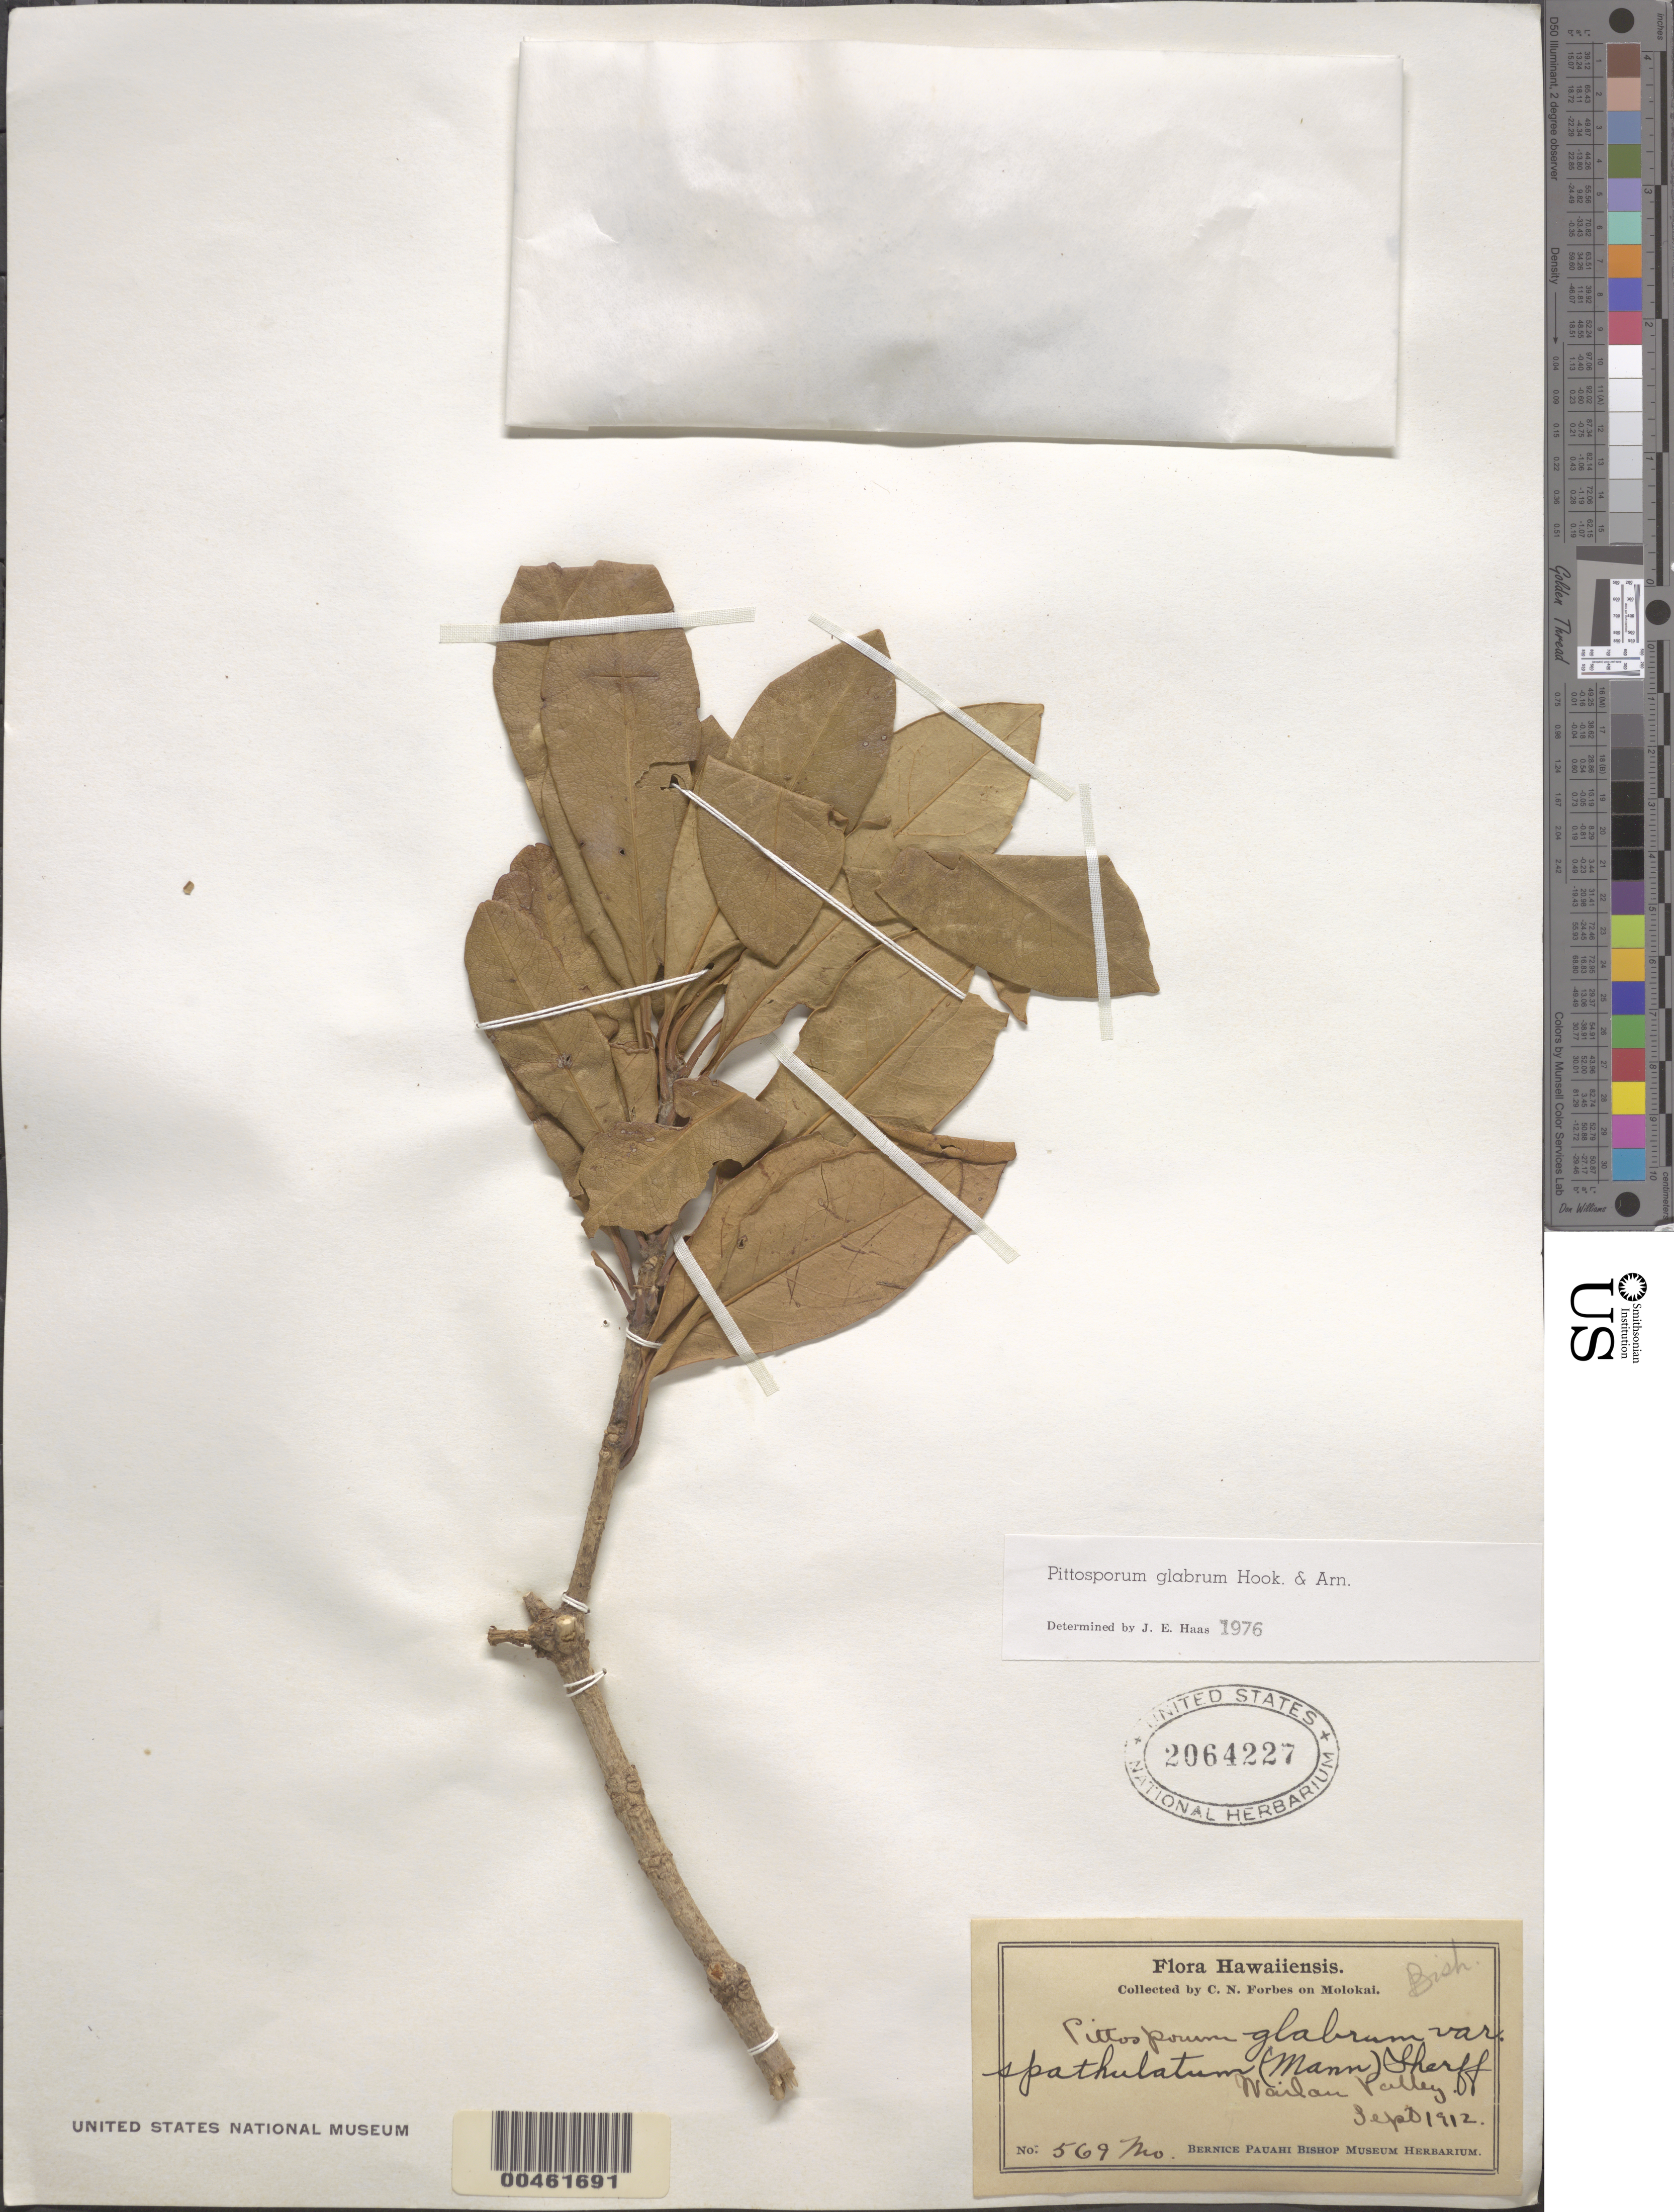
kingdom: Plantae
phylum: Tracheophyta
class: Magnoliopsida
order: Apiales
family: Pittosporaceae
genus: Pittosporum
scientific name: Pittosporum glabrum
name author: Hook. & Arn.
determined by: Haas, J. E.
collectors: C. N. Forbes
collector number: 569 Mo.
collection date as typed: Sep 1912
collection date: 1912-09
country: United States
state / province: Hawaii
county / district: Maui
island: Moloka'i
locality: Wailau Valley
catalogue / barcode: US 2064227